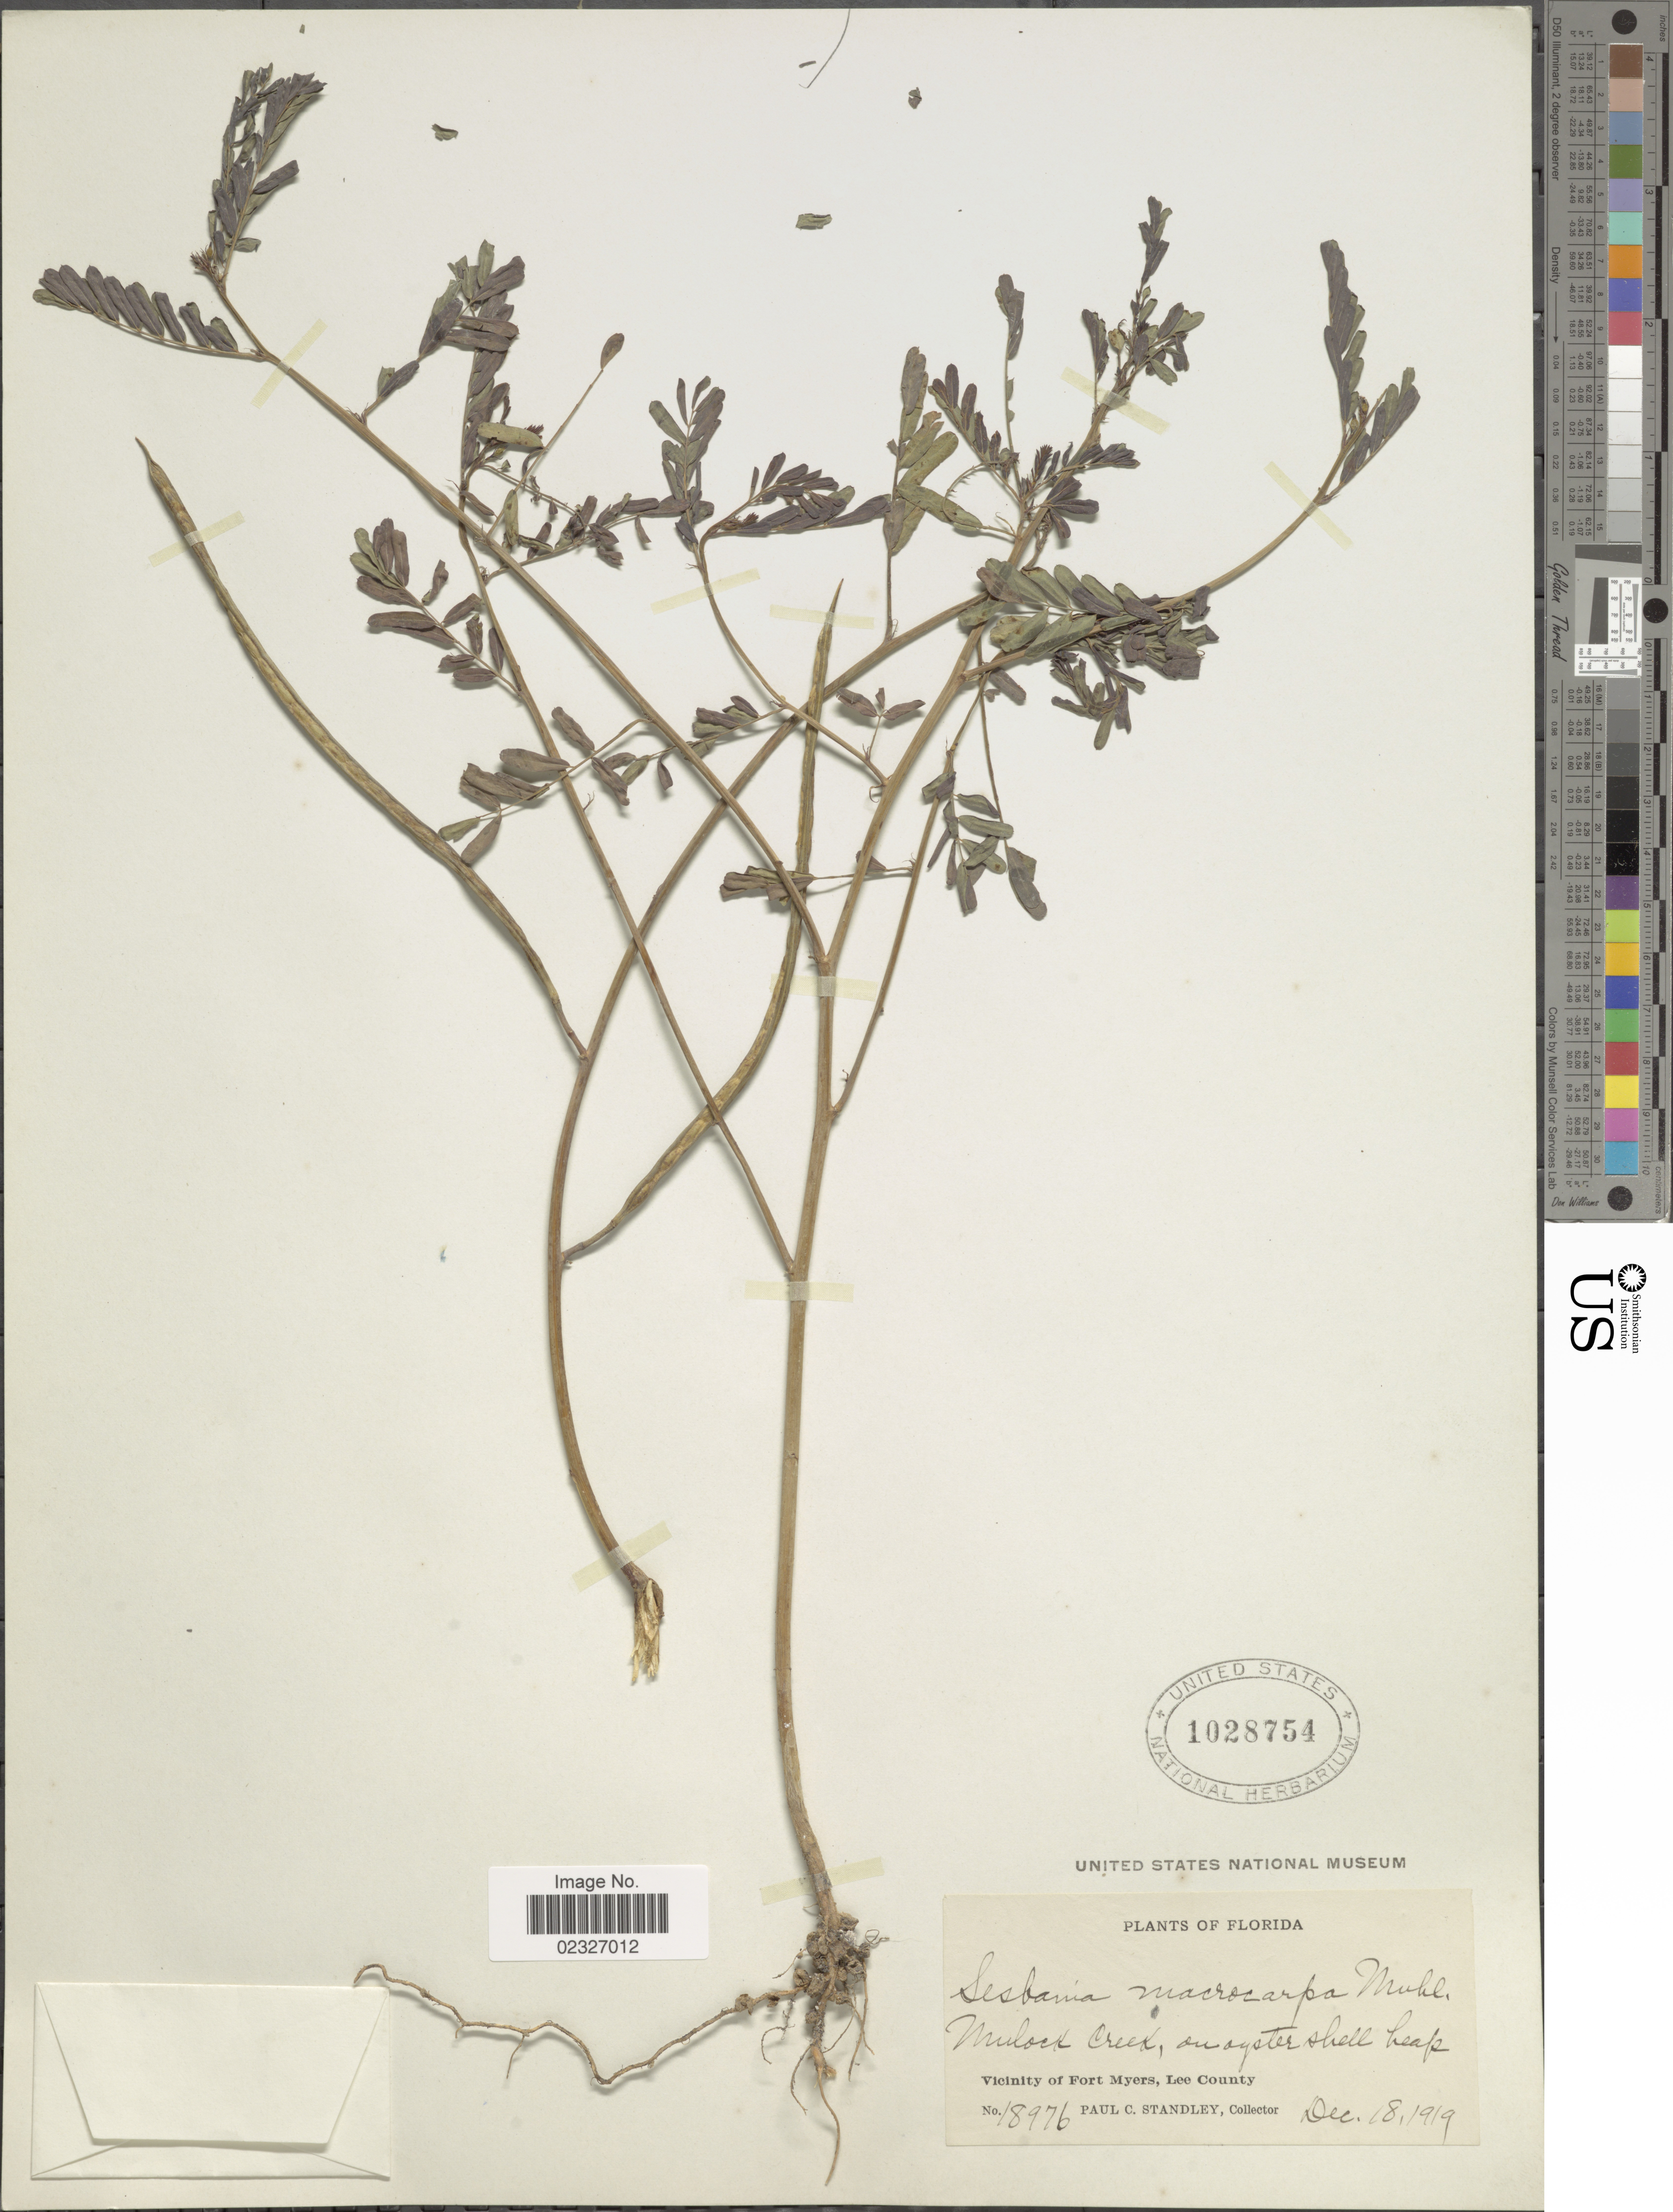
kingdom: Plantae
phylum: Tracheophyta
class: Magnoliopsida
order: Fabales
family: Fabaceae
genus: Sesbania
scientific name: Sesbania exaltata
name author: (Raf.) Cory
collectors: P. C. Standley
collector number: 18976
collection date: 1919-12-18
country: United States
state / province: Florida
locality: Mulock Creek, on oyster shell heap, Vicinity of Fort Myers, Lee County.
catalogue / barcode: US 1028754